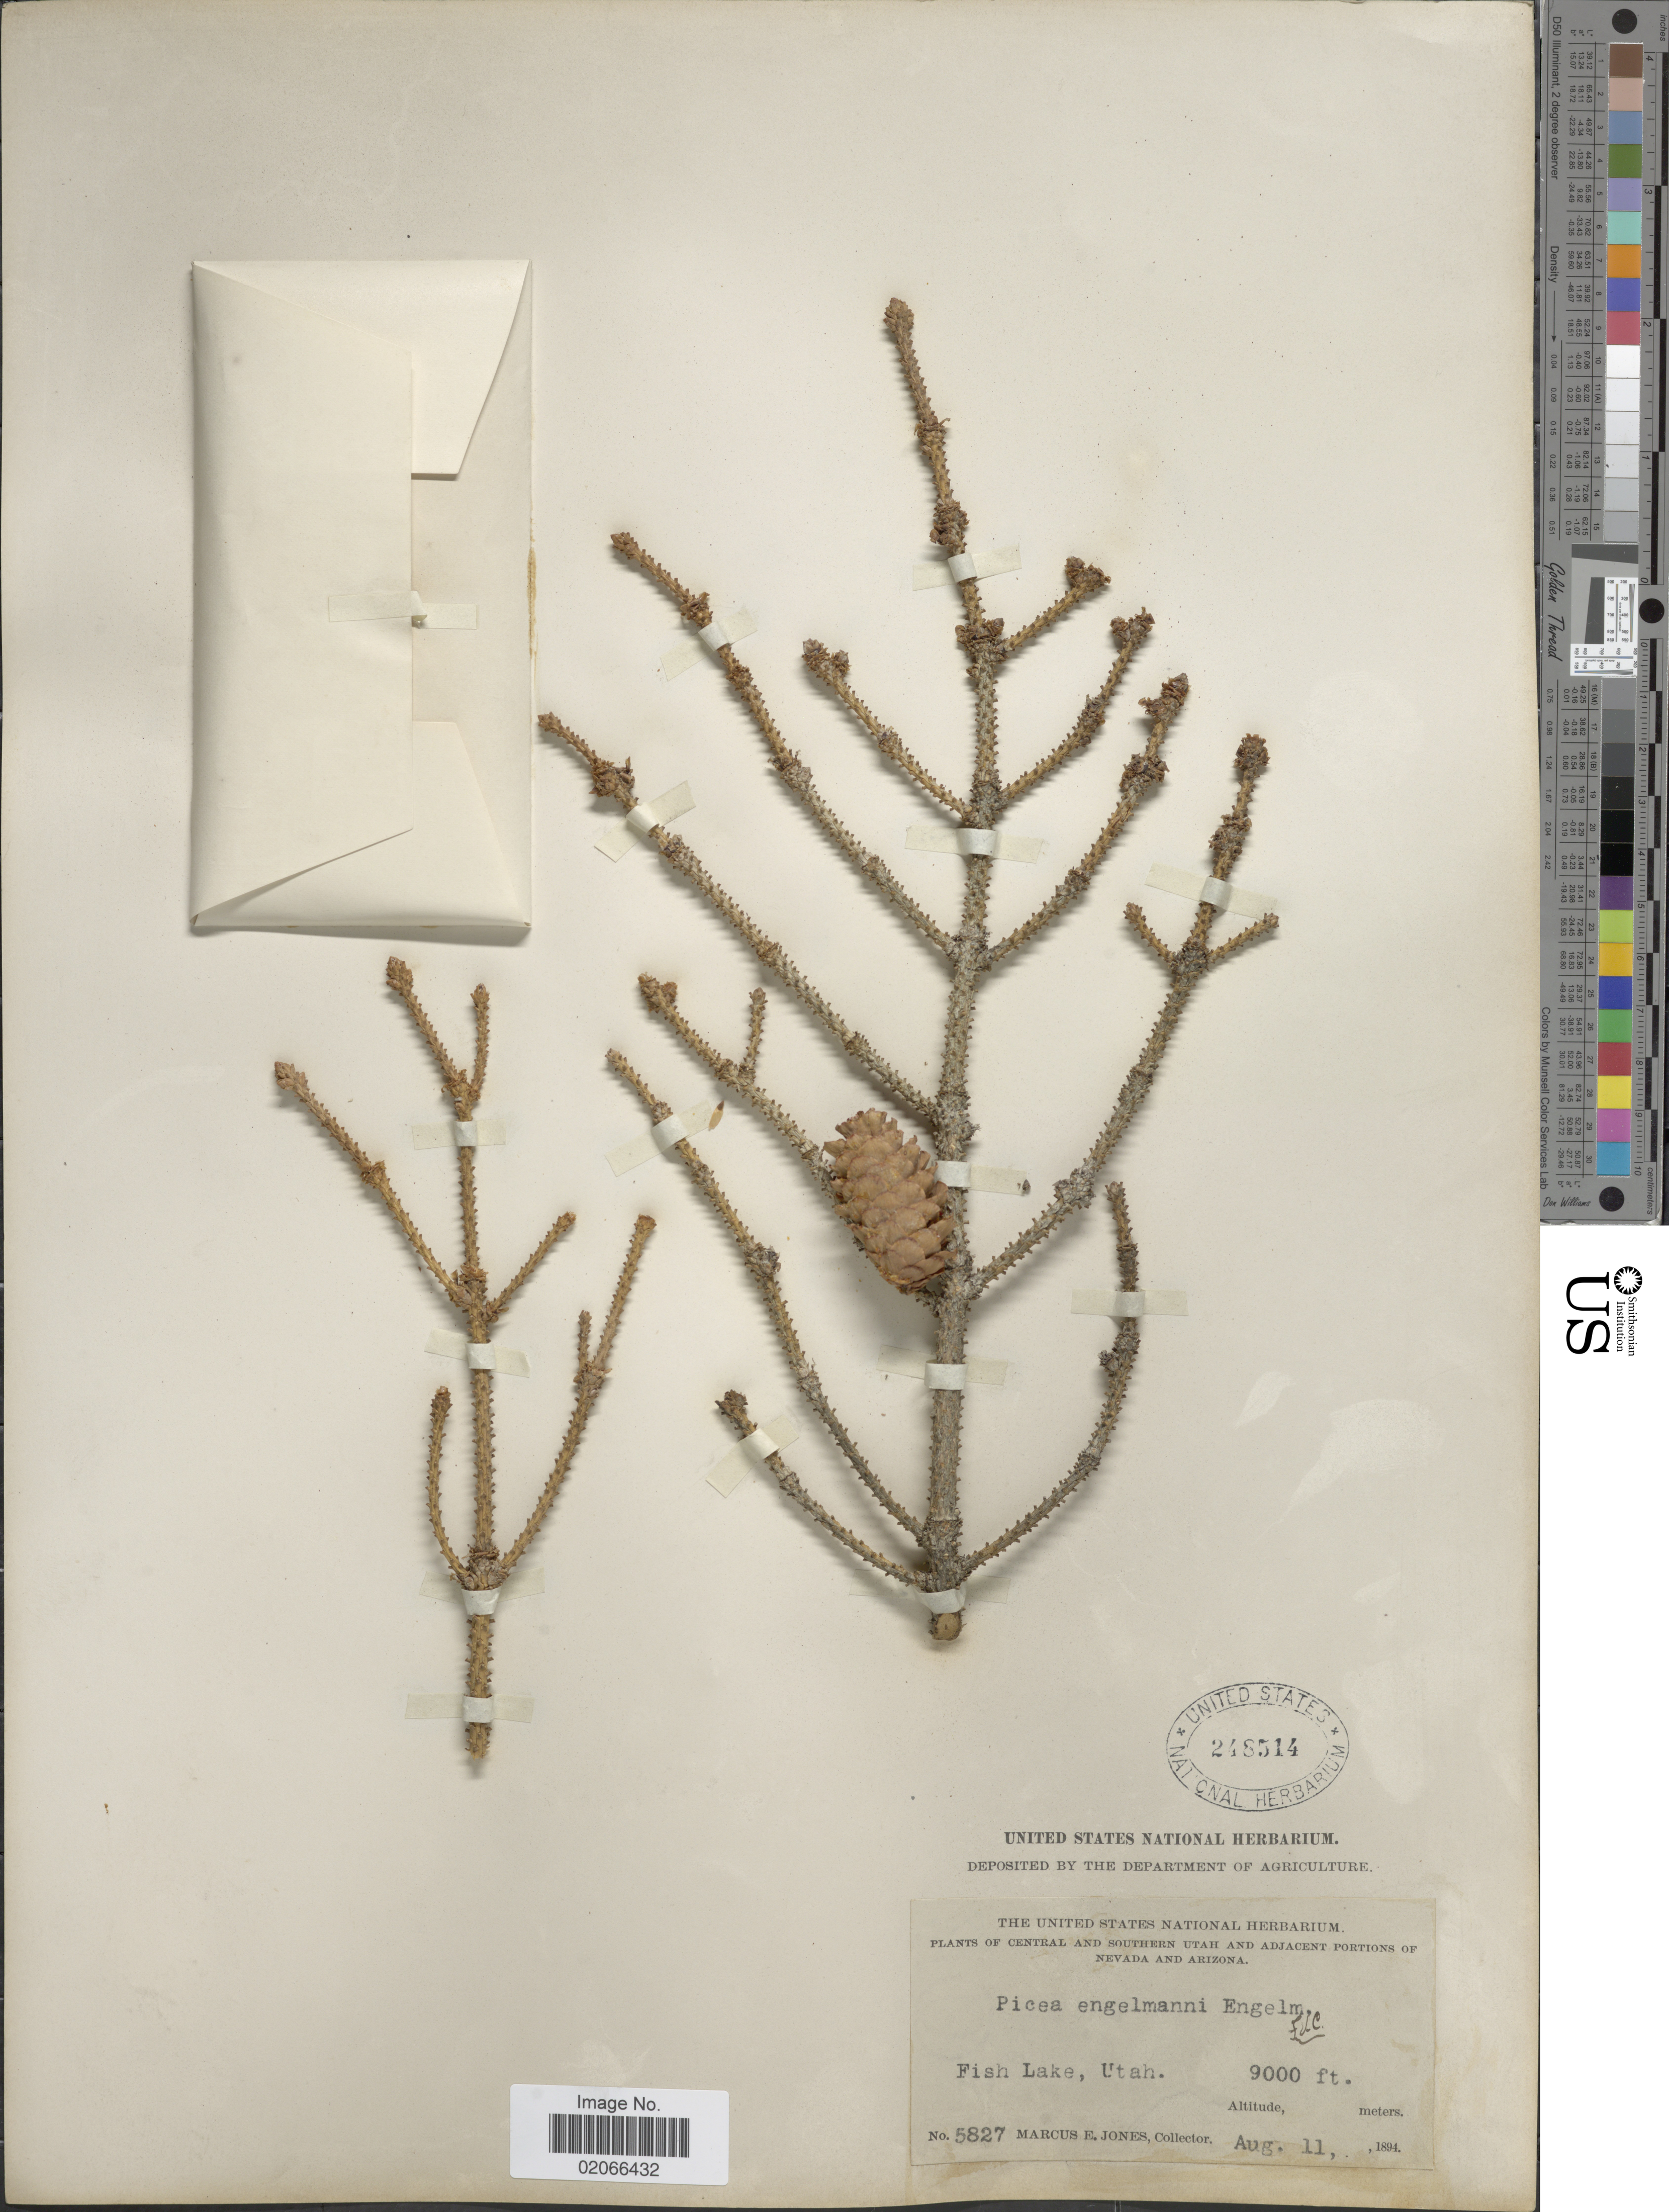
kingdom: Plantae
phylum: Tracheophyta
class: Pinopsida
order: Pinales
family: Pinaceae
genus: Picea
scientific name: Picea engelmannii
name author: Parry ex Engelm.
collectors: M. E. Jones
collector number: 5827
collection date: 1894-08-11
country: United States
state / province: Utah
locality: Central and Southern Utah, Fish Lake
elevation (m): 2743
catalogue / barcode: US 248514